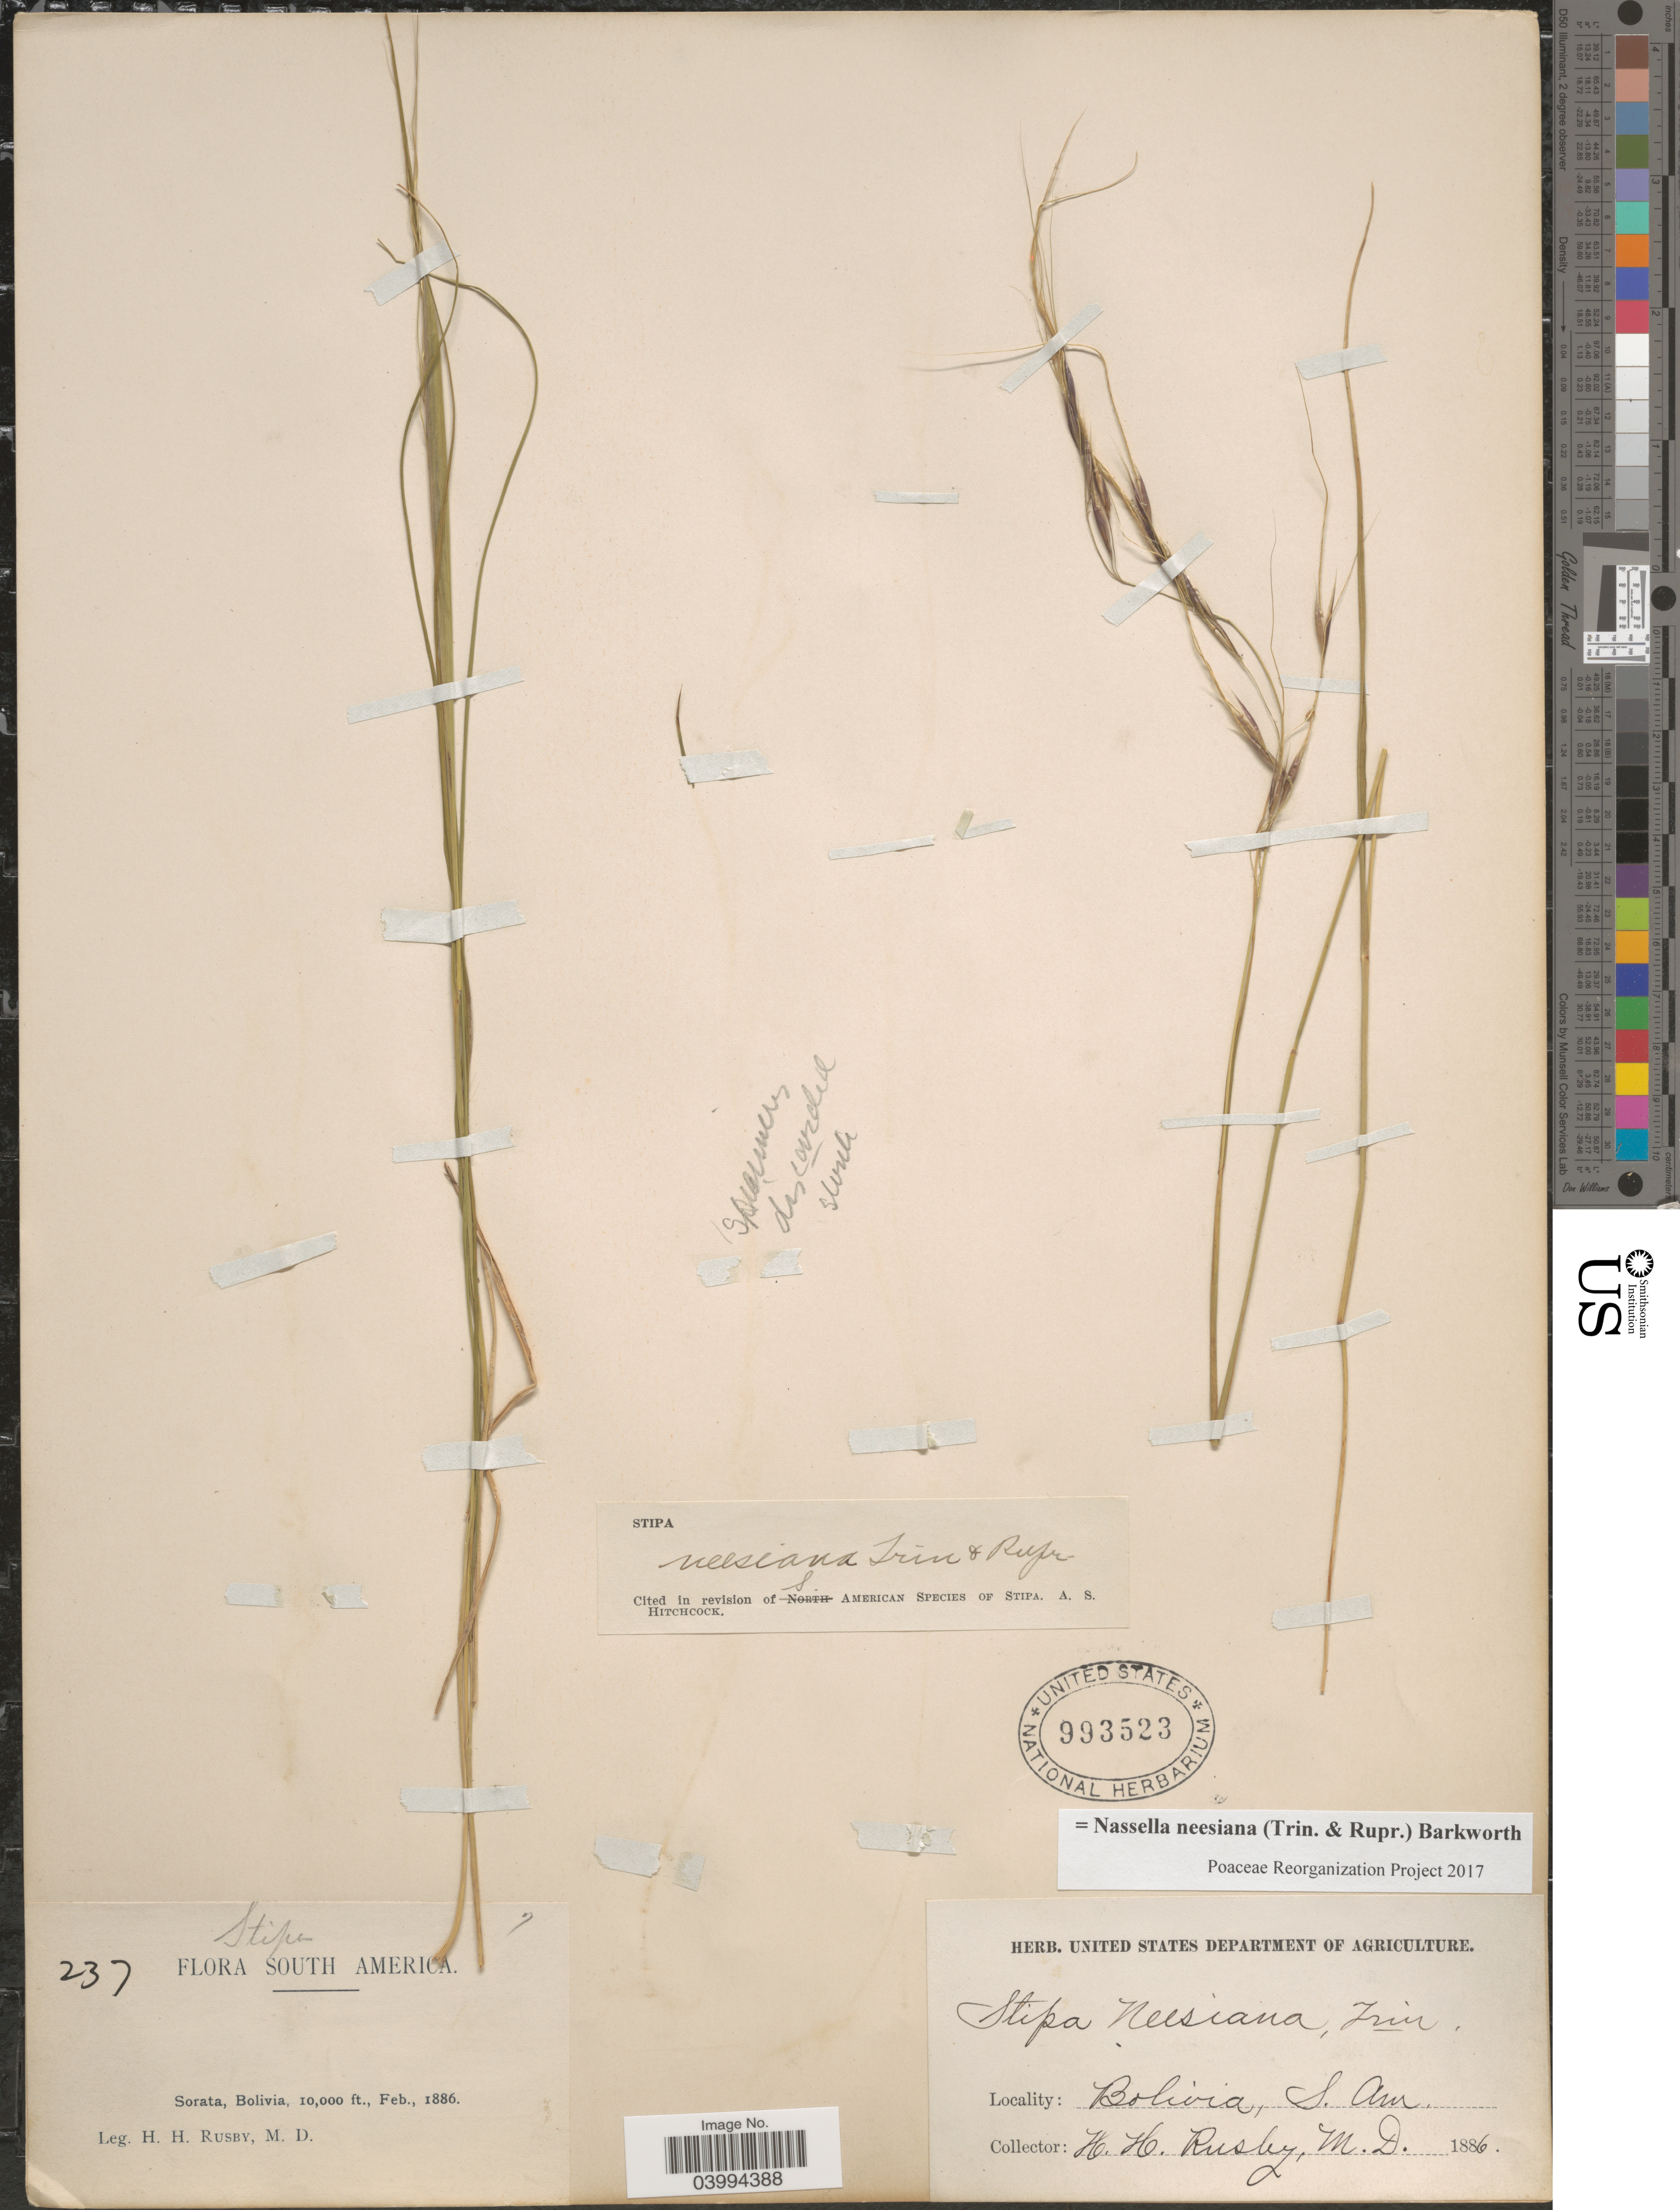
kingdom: Plantae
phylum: Tracheophyta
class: Liliopsida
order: Poales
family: Poaceae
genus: Nassella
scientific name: Nassella neesiana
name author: (Trin. & Rupr.) Barkworth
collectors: H. H. Rusby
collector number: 237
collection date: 1886-02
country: Bolivia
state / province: La Páz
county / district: Larecaja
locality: Sorata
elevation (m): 3048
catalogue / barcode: US 993523